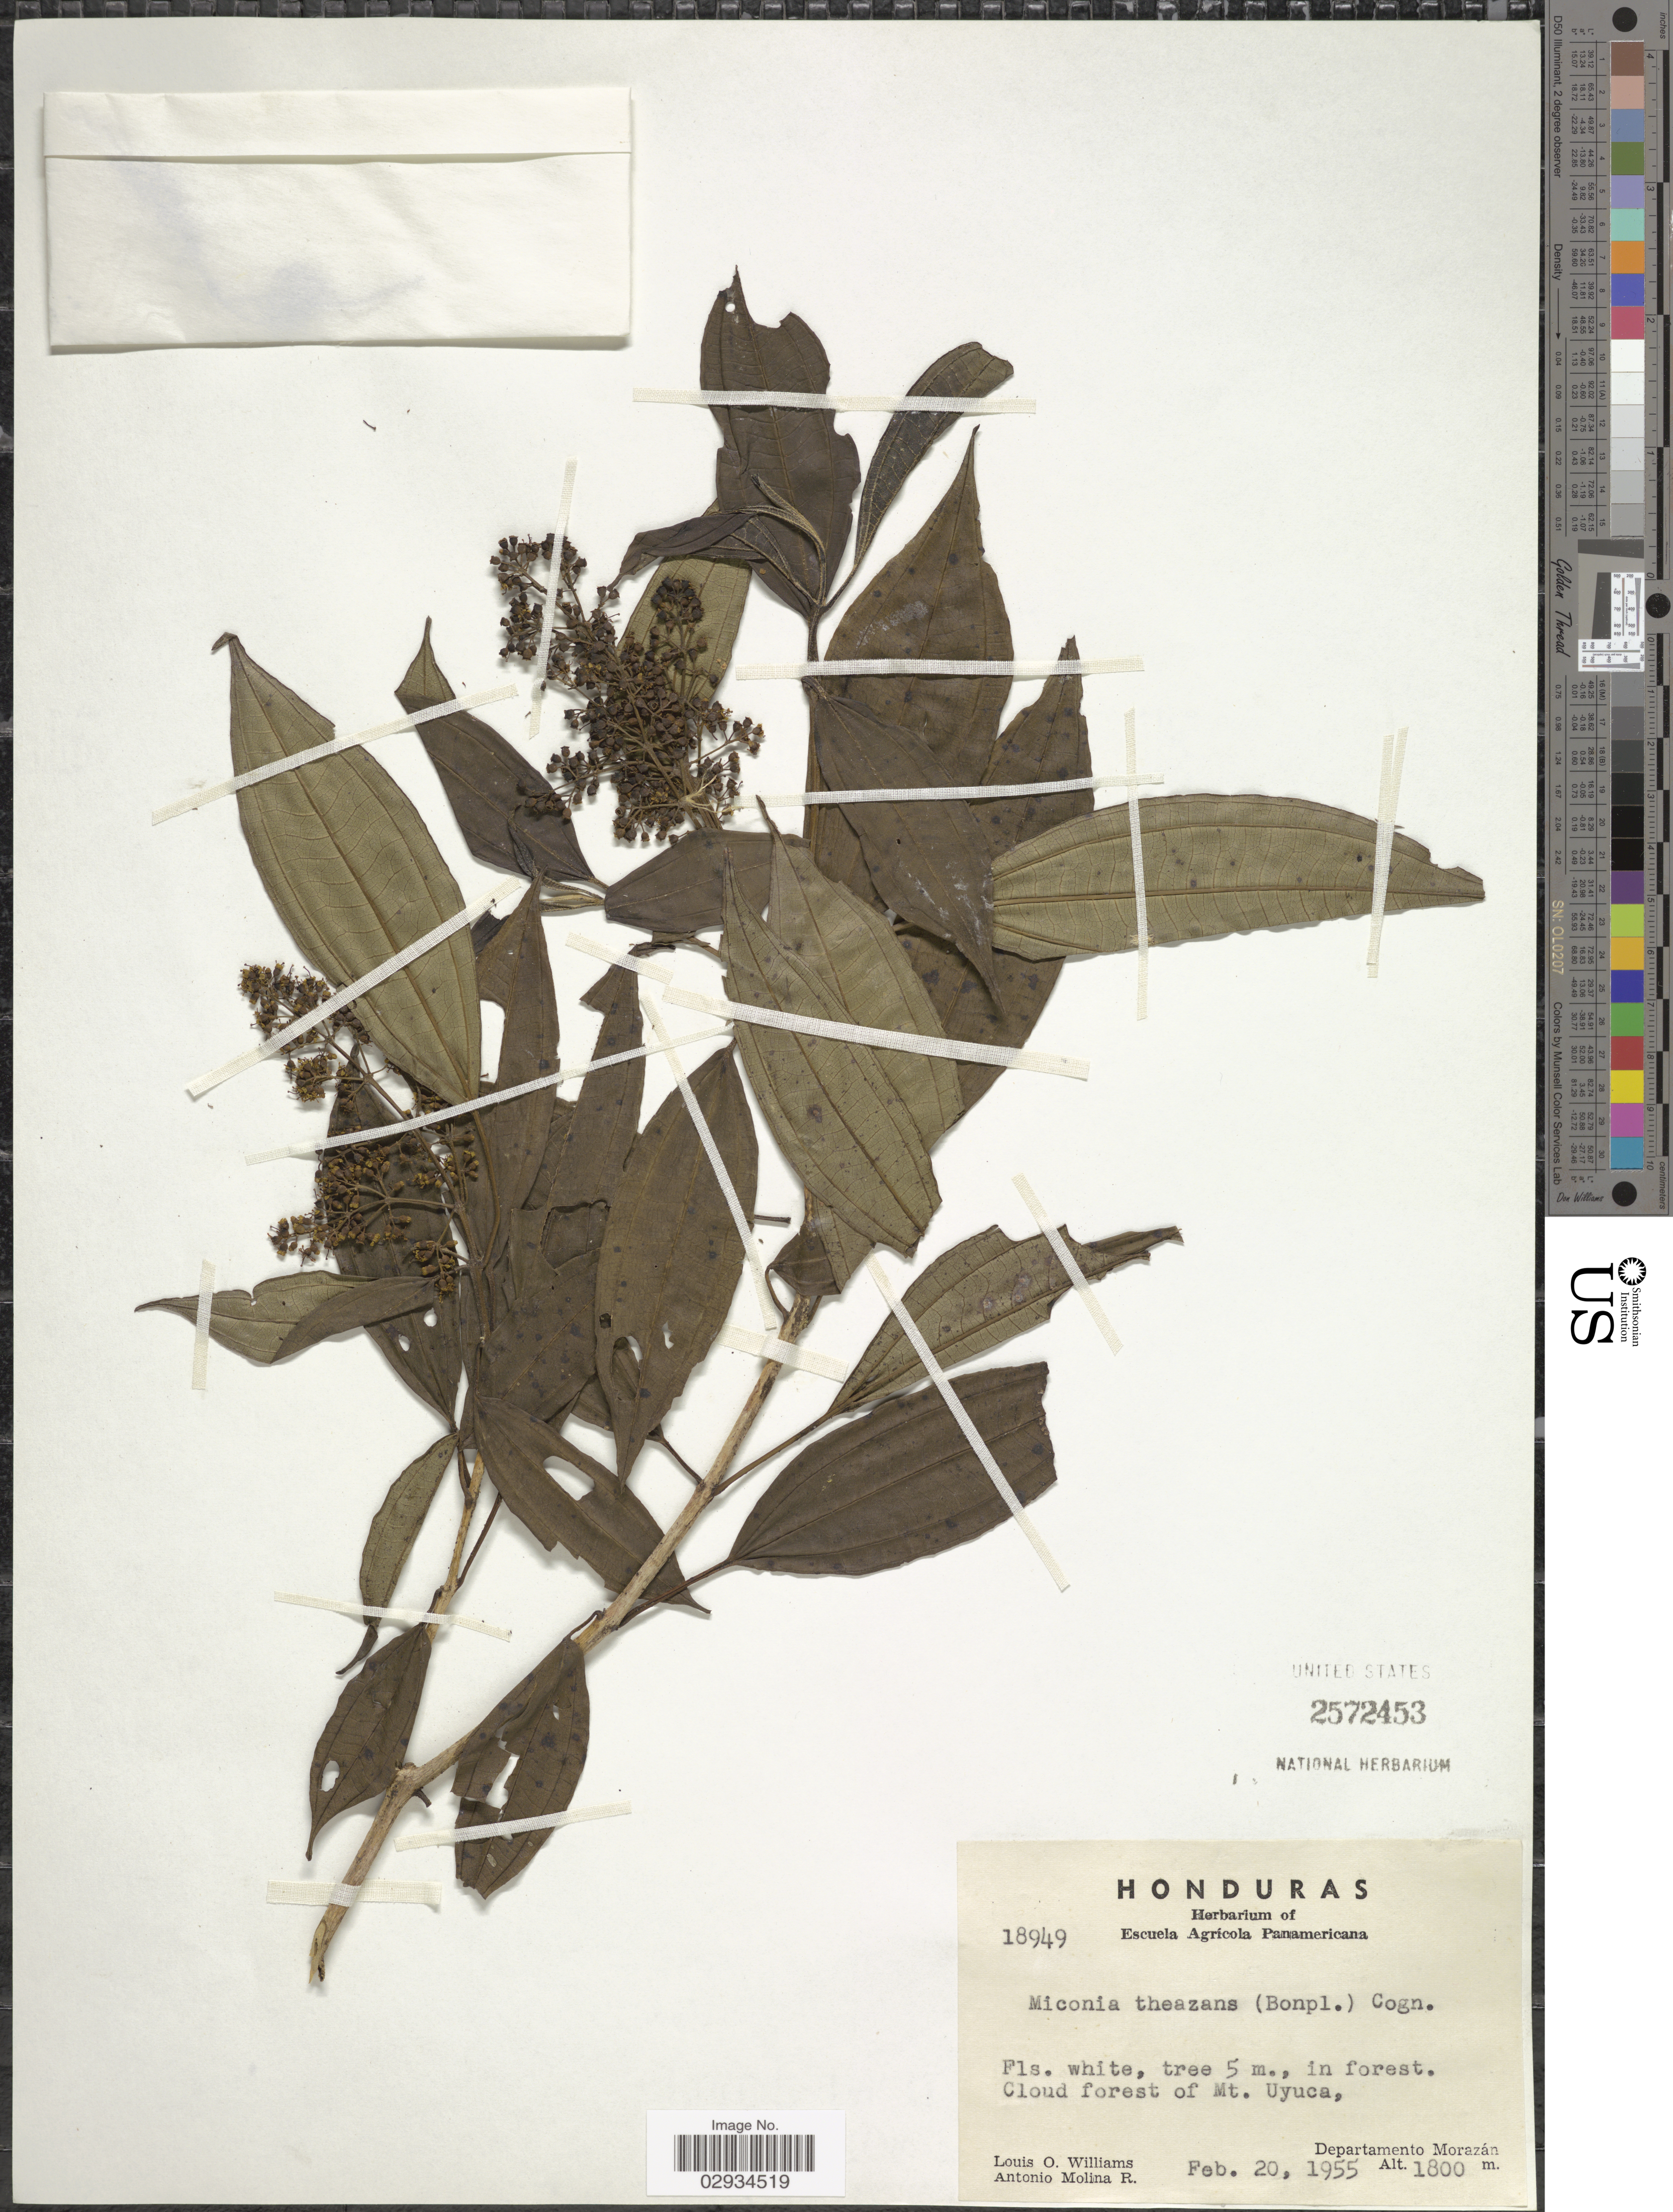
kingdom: Plantae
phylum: Tracheophyta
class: Magnoliopsida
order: Myrtales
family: Melastomataceae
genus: Miconia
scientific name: Miconia theizans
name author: (Bonpl.) Cogn.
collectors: L. O. Williams & A. Molina R.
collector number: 18949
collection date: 1955-02-20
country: Honduras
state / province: Fco. Morazán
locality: Cloud forest of Mt. Uyuca, Departamento Morazán.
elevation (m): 1800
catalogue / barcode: US 2572453